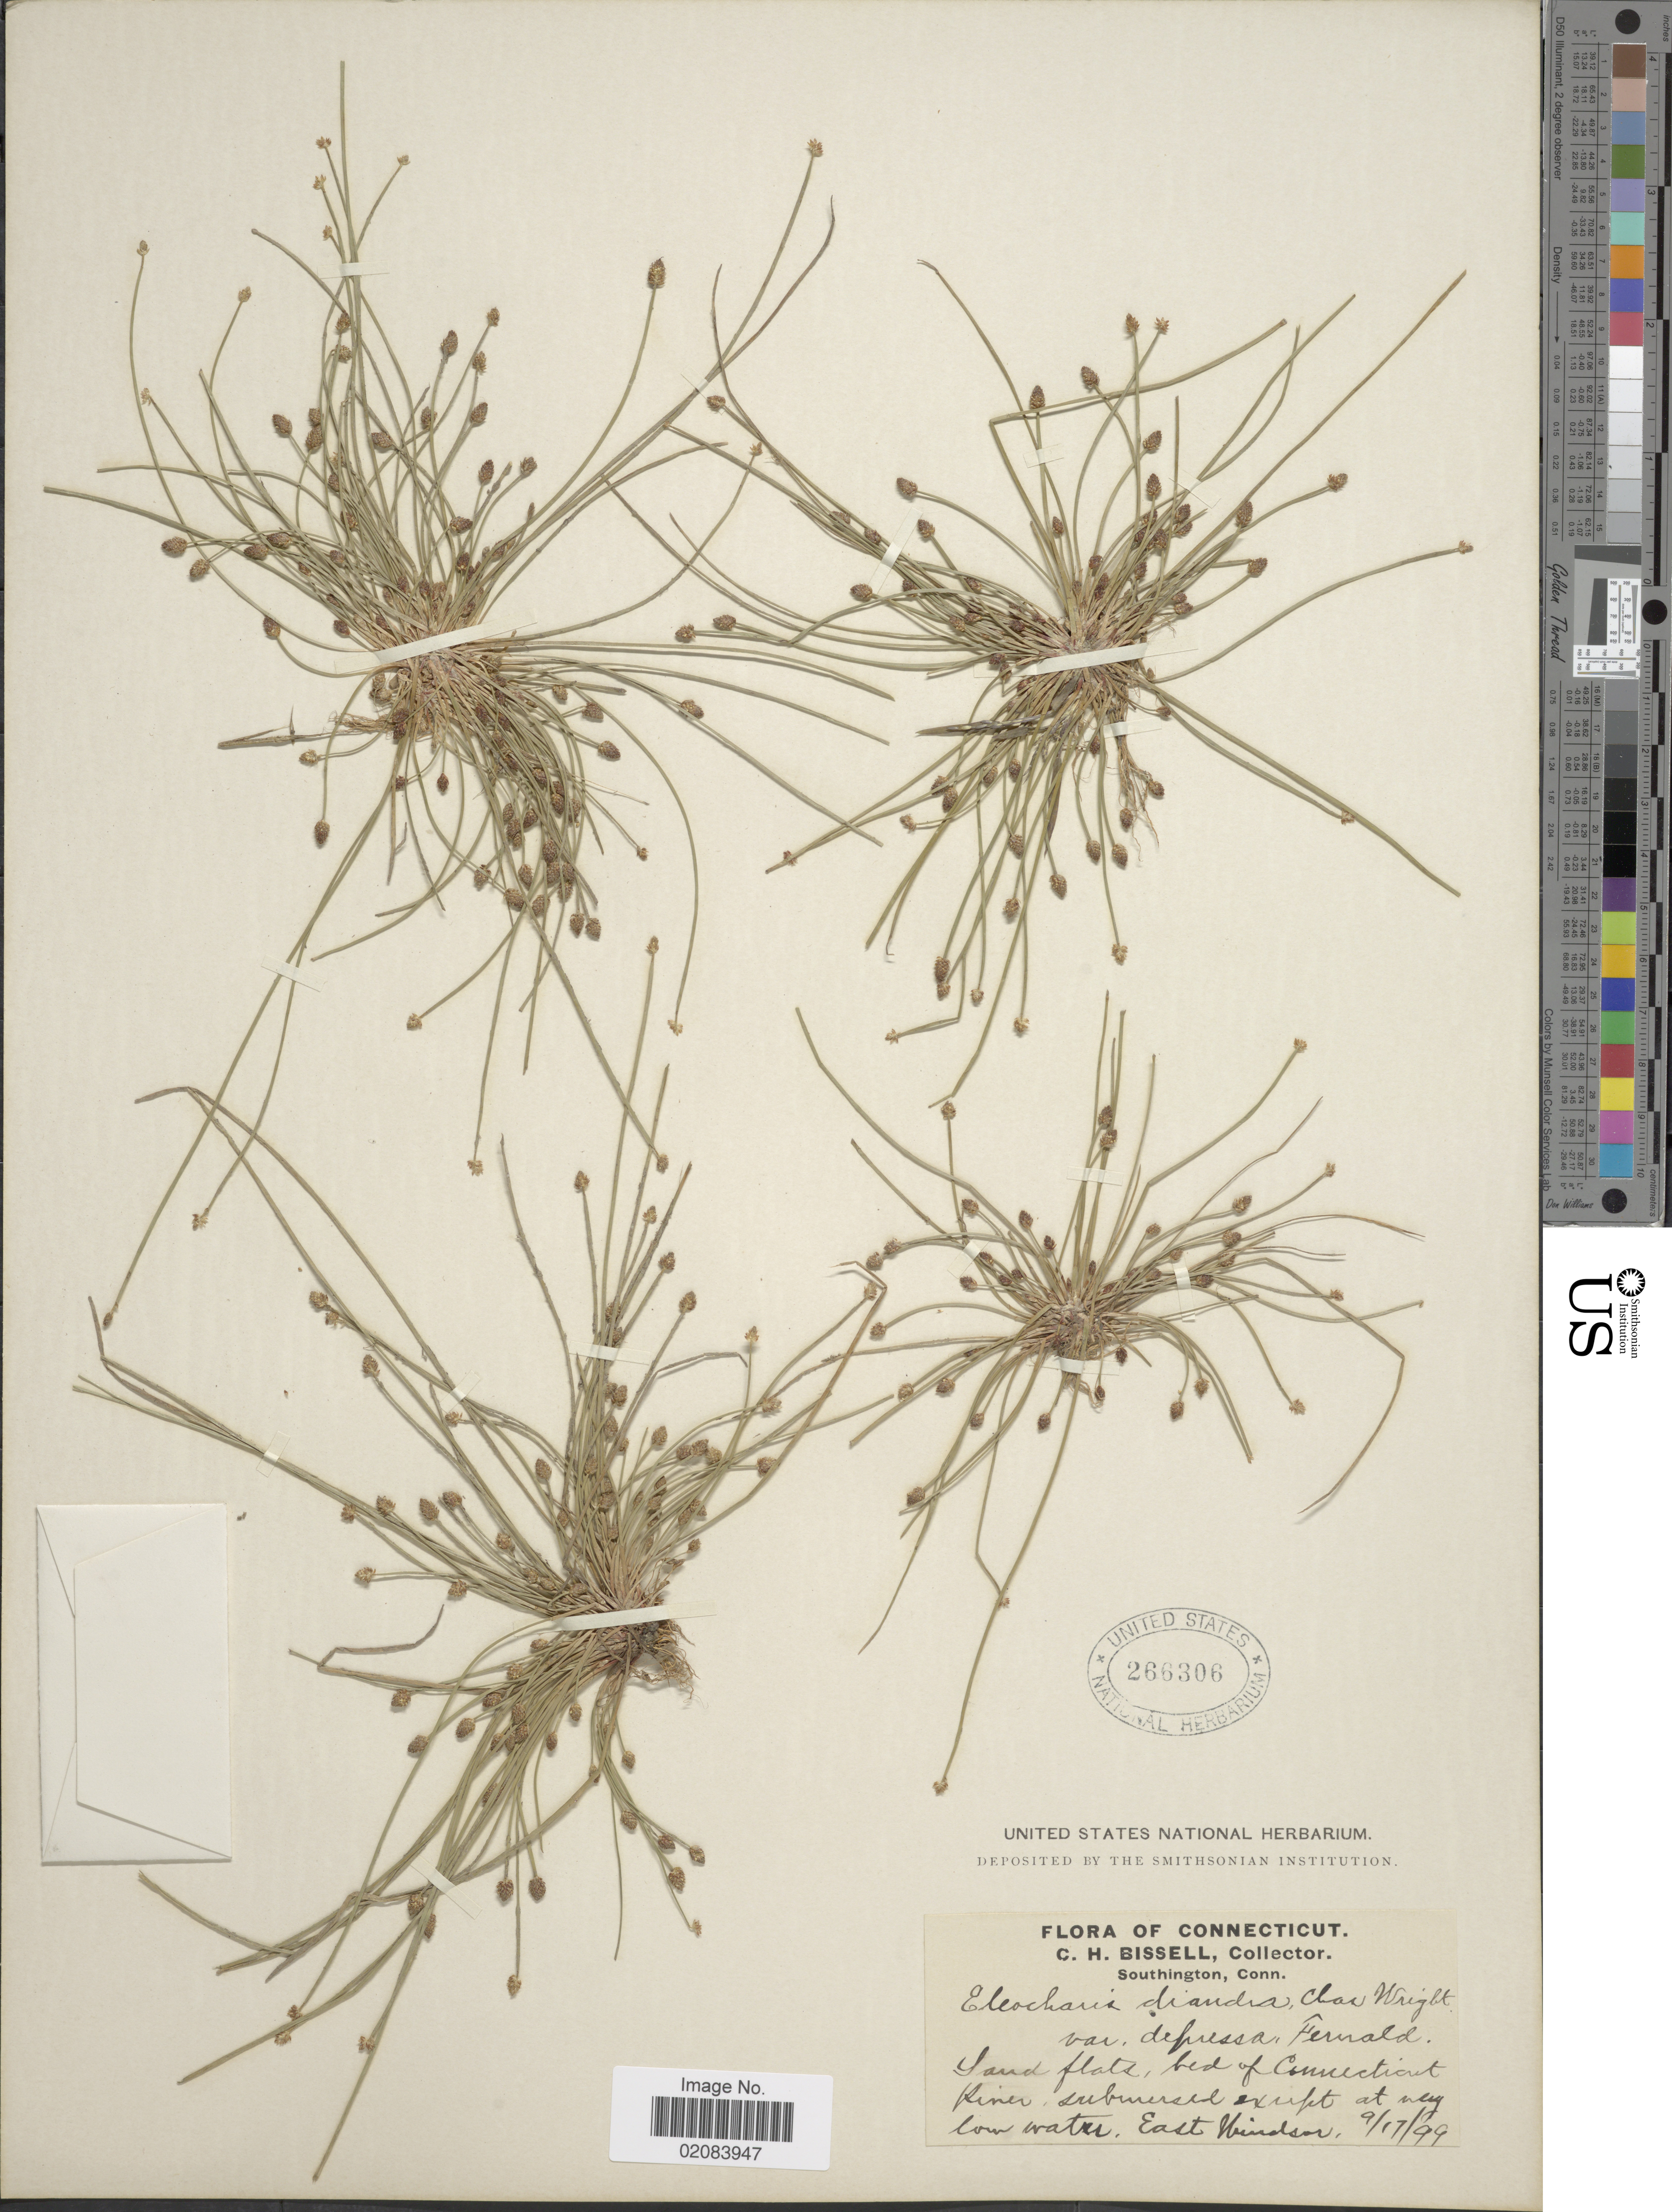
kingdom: Plantae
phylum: Tracheophyta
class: Liliopsida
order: Poales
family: Cyperaceae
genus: Eleocharis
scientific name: Eleocharis ovata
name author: (Roth) Roem. & Schult.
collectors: C. Bissell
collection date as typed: Transcribed d/m/y: 17/9/99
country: United States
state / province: Connecticut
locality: Bed of Connecticut River, East Windsor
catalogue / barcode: US 266306